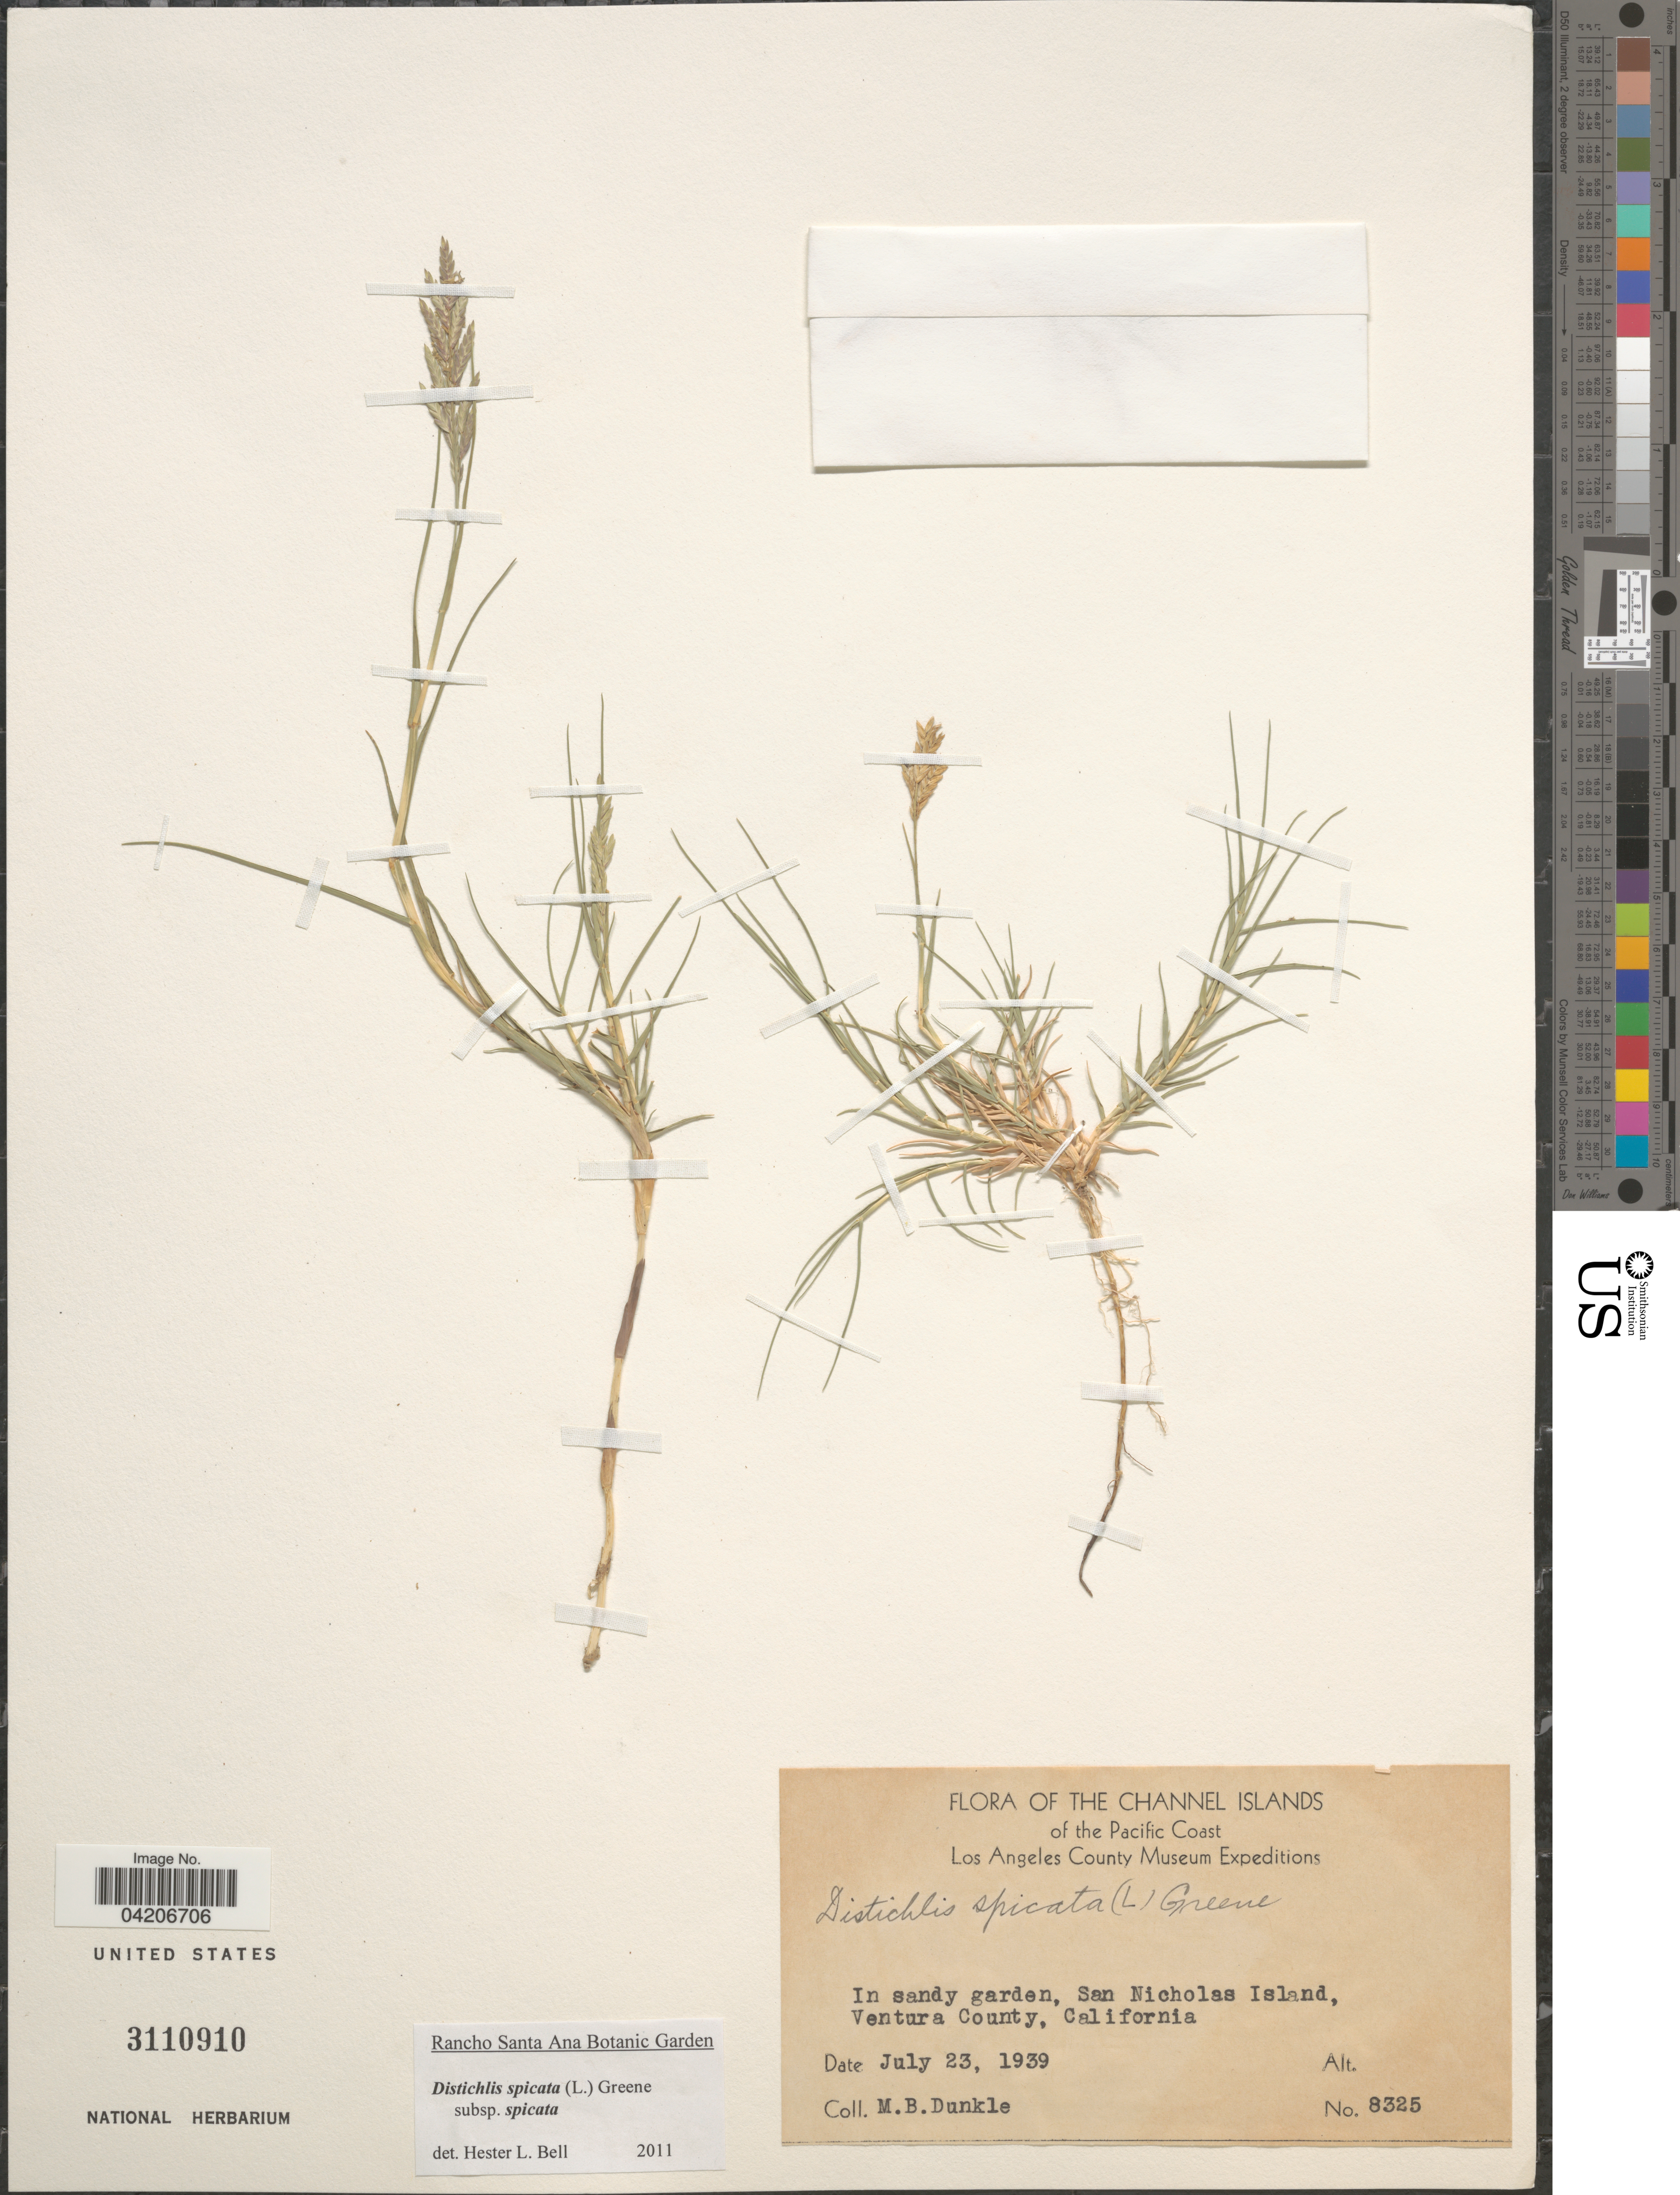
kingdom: Plantae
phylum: Tracheophyta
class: Liliopsida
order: Poales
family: Poaceae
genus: Distichlis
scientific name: Distichlis spicata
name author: (L.) Greene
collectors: M. Dunkle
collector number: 8325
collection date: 1939-07-23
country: United States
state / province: California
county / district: Ventura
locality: The Channel Islands of the Pacific Coast. In sandy garden, San Nicholas Island, Ventura County.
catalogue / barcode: US 3110910